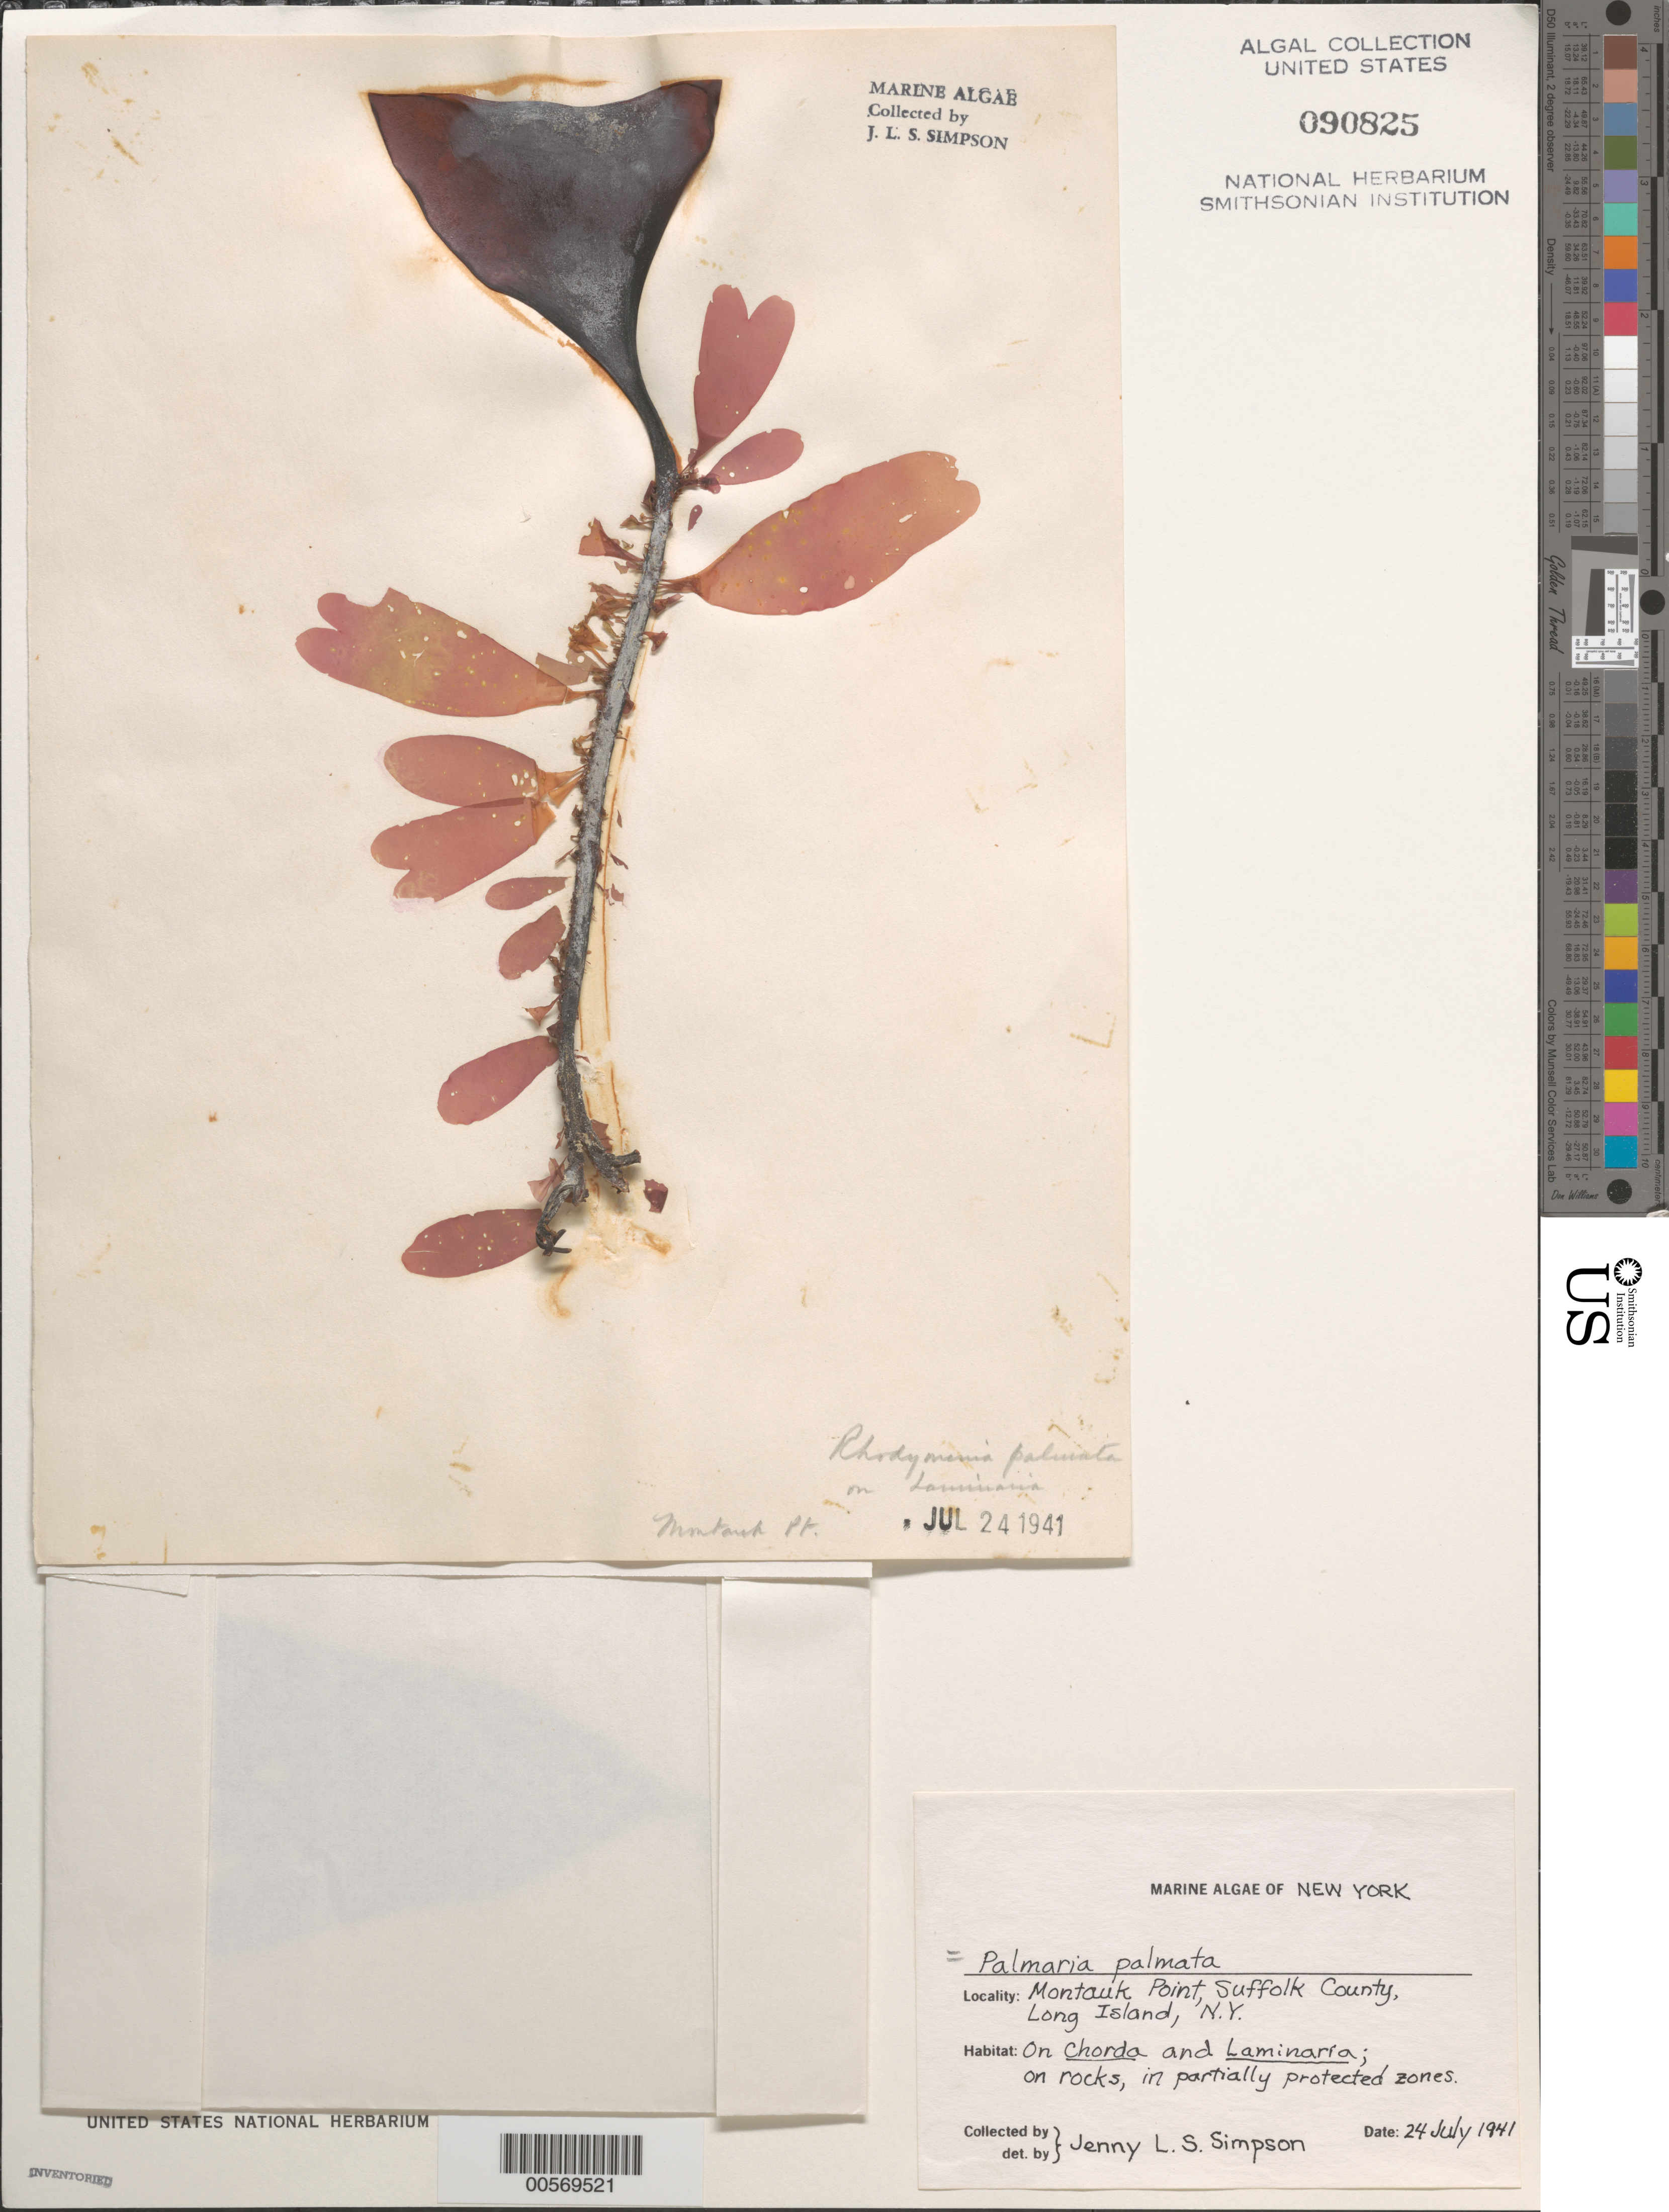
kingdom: Plantae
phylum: Rhodophyta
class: Florideophyceae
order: Palmariales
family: Palmariaceae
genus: Palmaria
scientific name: Palmaria palmata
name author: (L.) F. Weber & D. Mohr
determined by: Simpson, J. L. S.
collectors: J. Simpson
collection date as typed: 24 Jul 1941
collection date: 1941-07-24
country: United States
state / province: New York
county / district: Suffolk County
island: Long Island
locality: Montauk Point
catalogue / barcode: US 90825